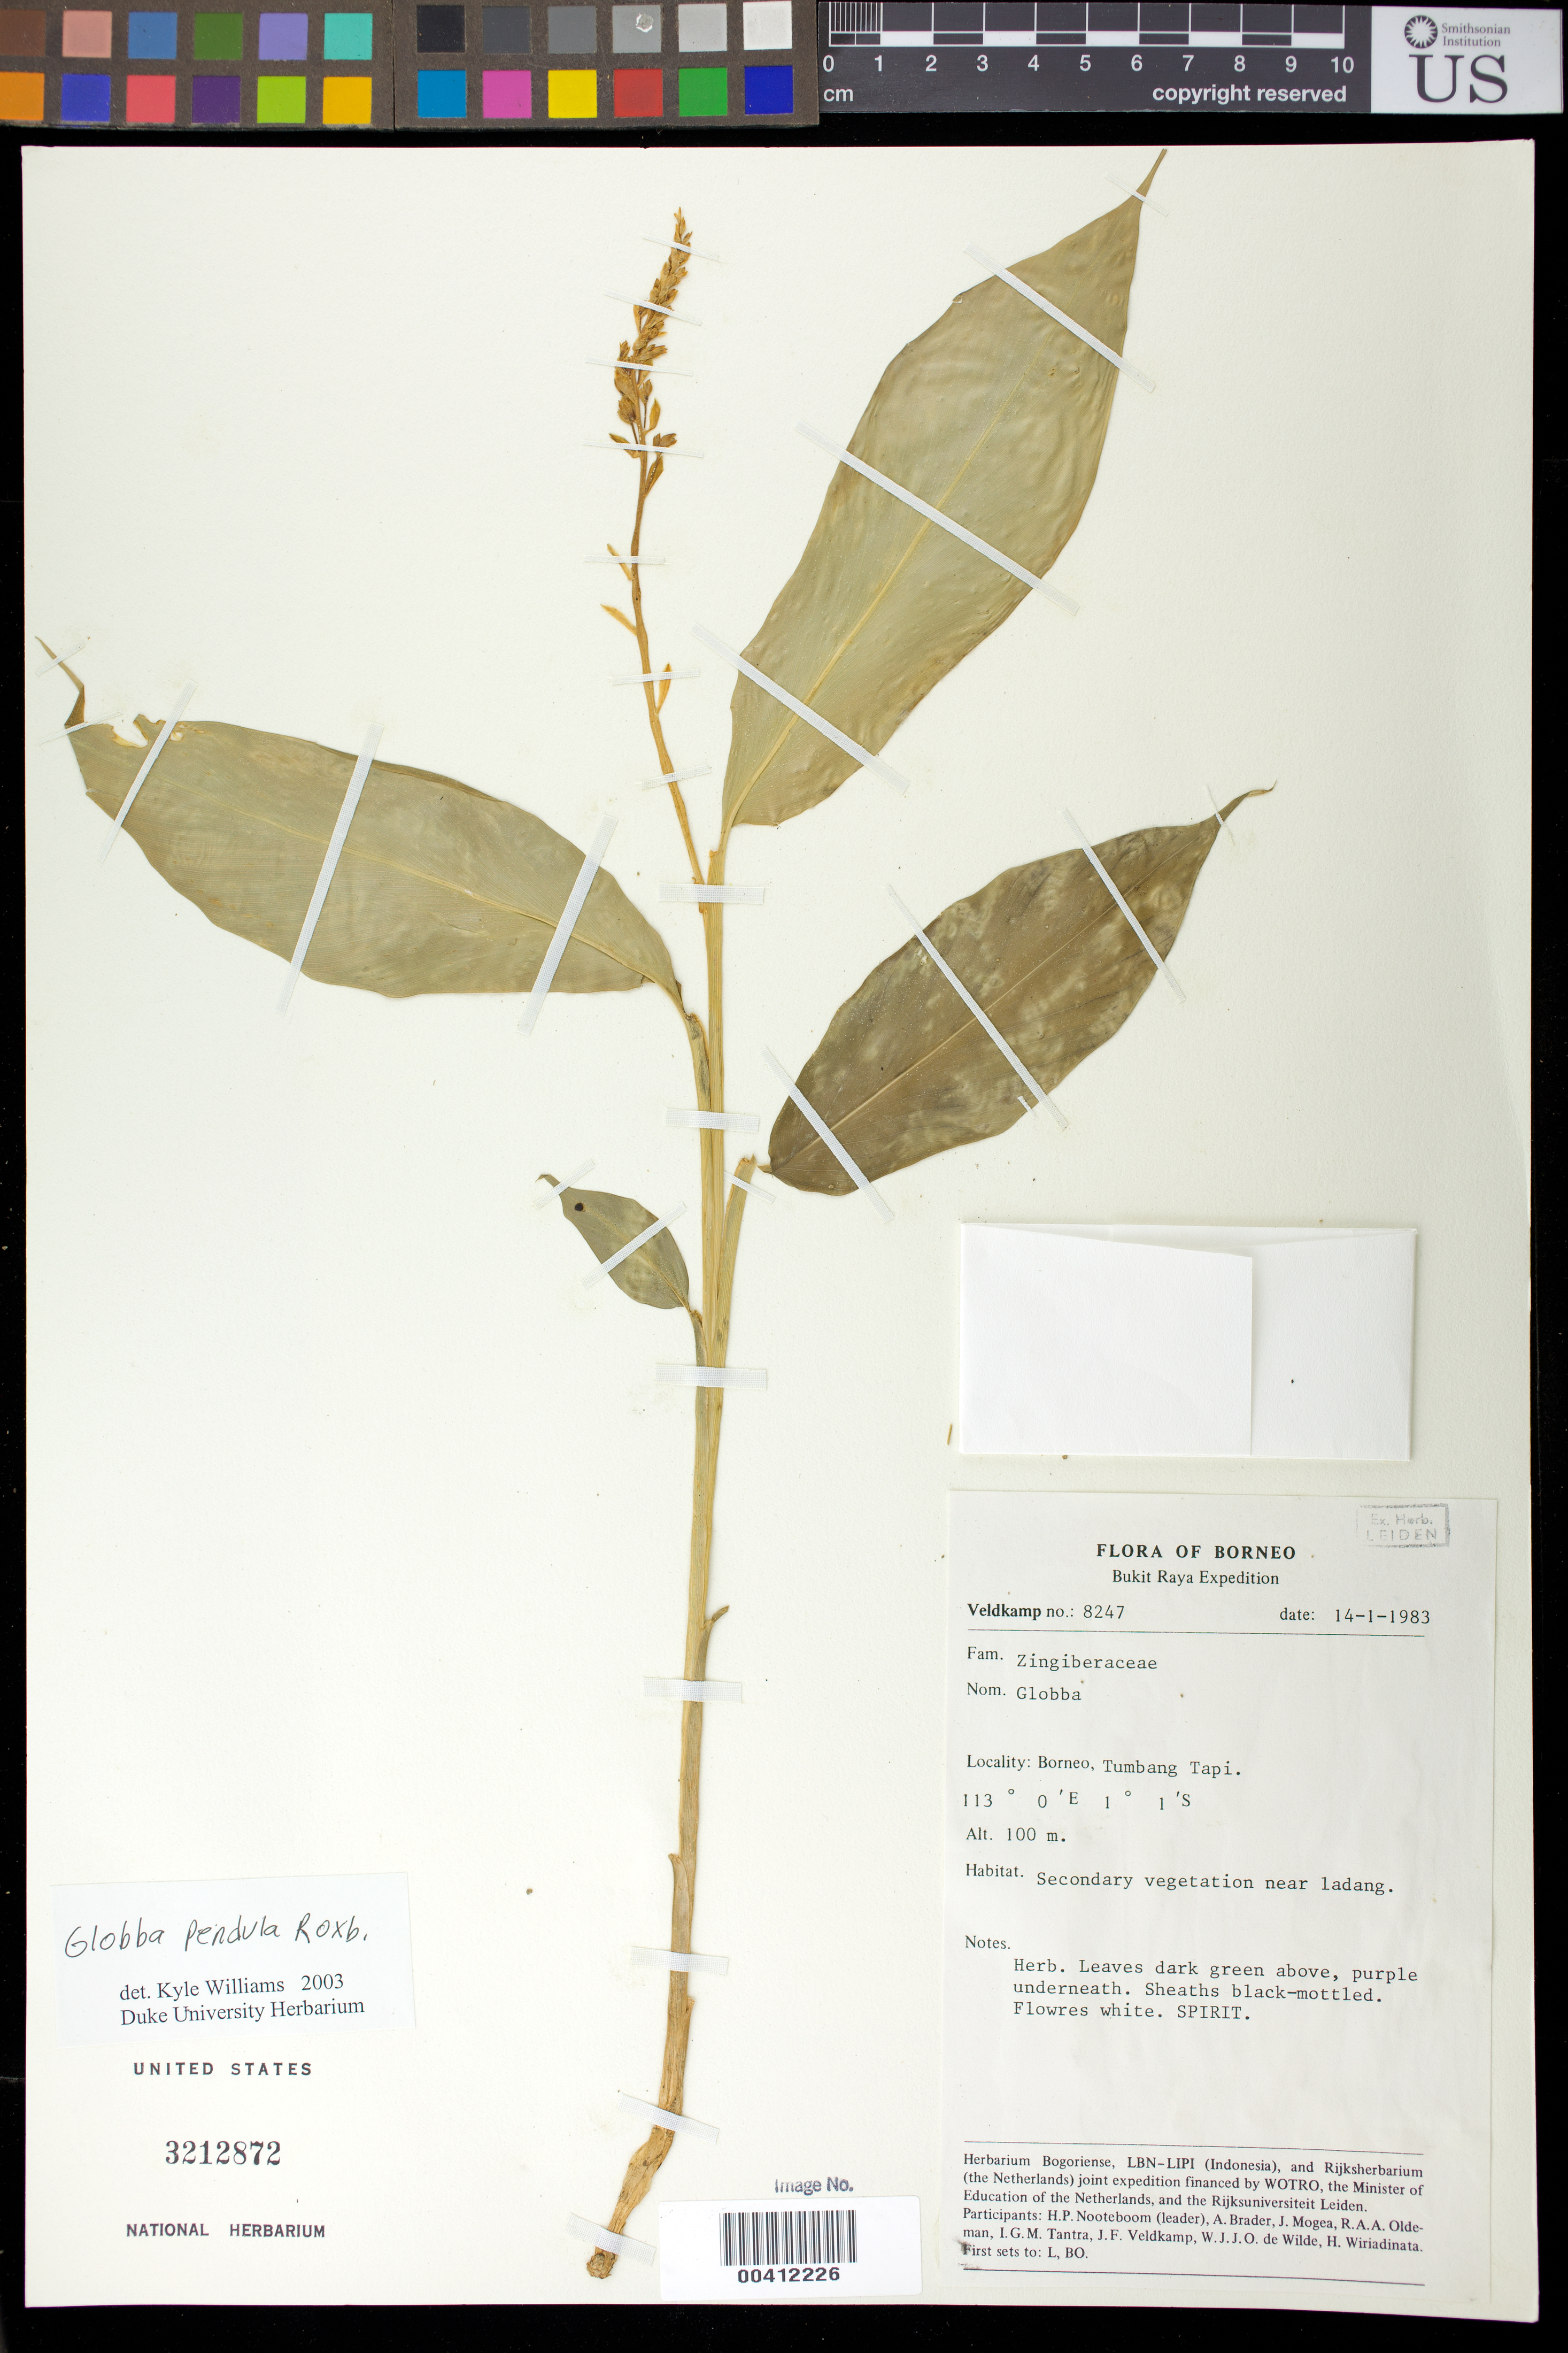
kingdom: Plantae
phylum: Tracheophyta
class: Liliopsida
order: Zingiberales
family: Zingiberaceae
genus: Globba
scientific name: Globba pendula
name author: Roxb.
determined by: Williams, K. J.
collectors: H. P. Nooteboom, A. C. Brade, J. Mogea, R. Oldeman, J. Tantra, J. F. Veldkamp, W. J. de Wilde, H. Wiriadinata & H. Wiriadinata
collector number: Veldkamp No. 8247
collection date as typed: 14 Jan 1983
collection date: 1983-01-14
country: Indonesia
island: Borneo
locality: Tumbang tapi. [country could also be brunei or malaysia.]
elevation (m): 100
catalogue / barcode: US 3212872